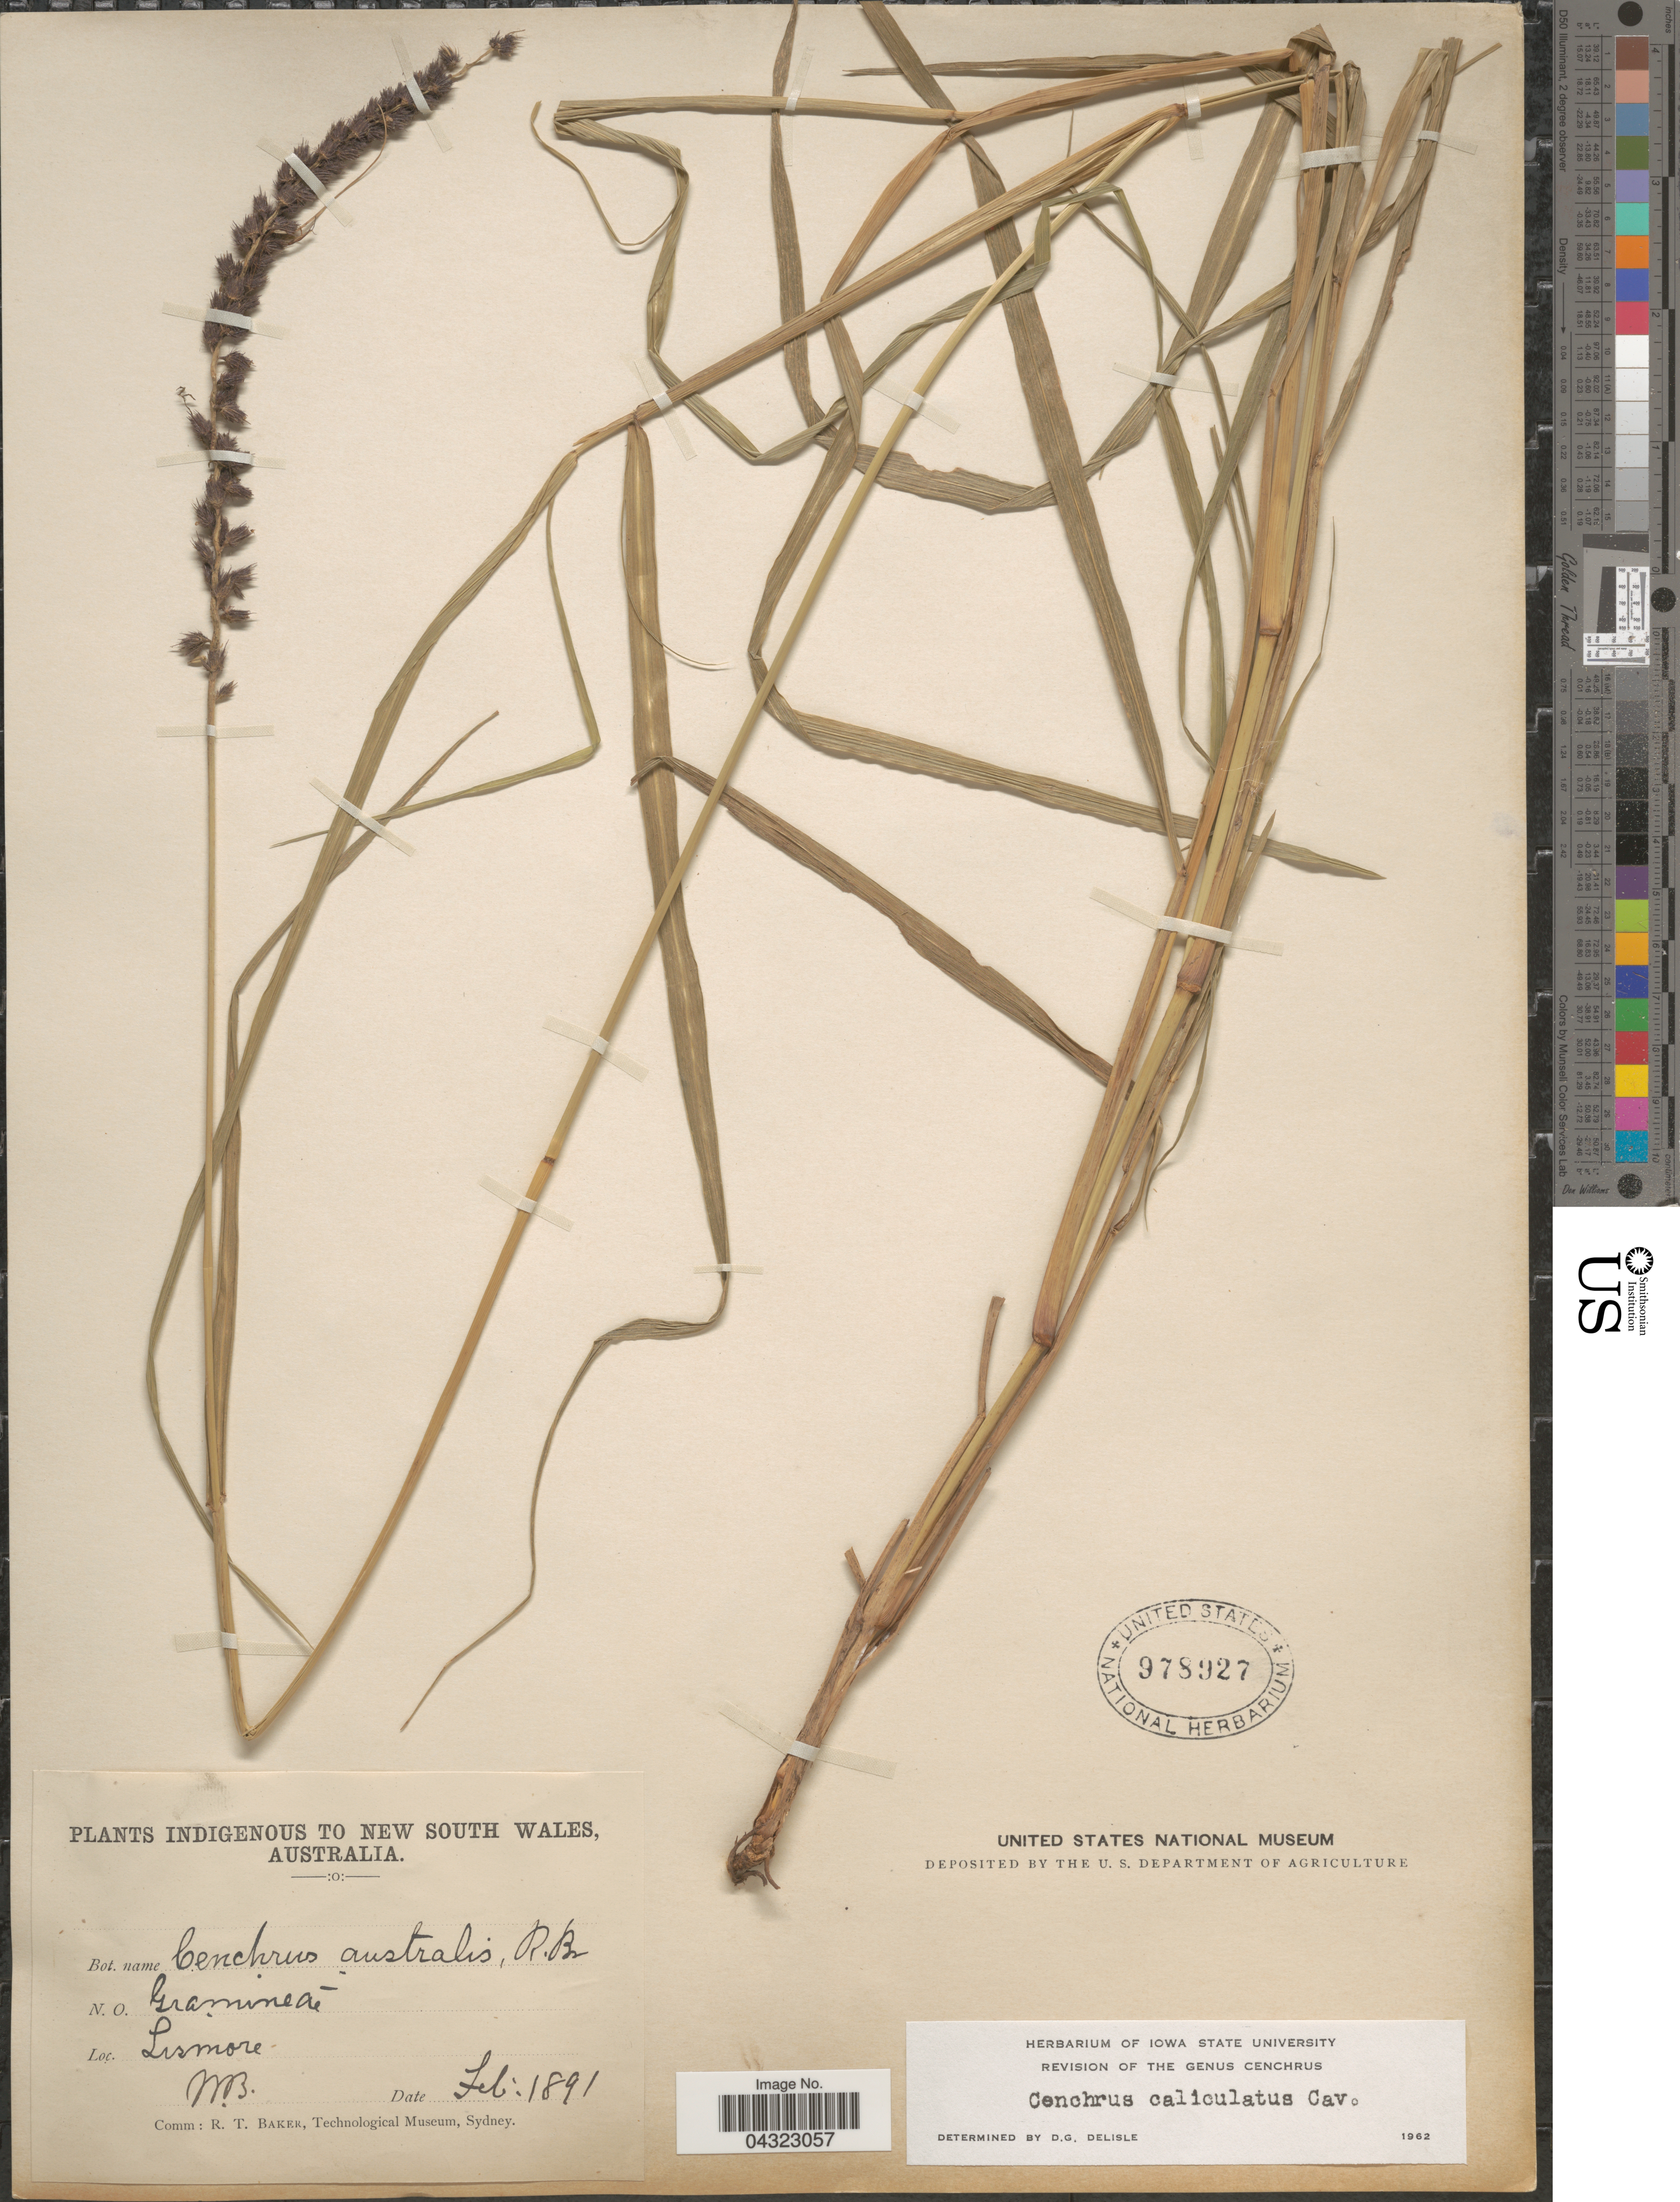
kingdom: Plantae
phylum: Tracheophyta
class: Liliopsida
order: Poales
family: Poaceae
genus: Cenchrus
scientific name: Cenchrus caliculatus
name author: Cav.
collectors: M. B.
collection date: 1891-02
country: Australia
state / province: New South Wales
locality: Lismore.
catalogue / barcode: US 978927